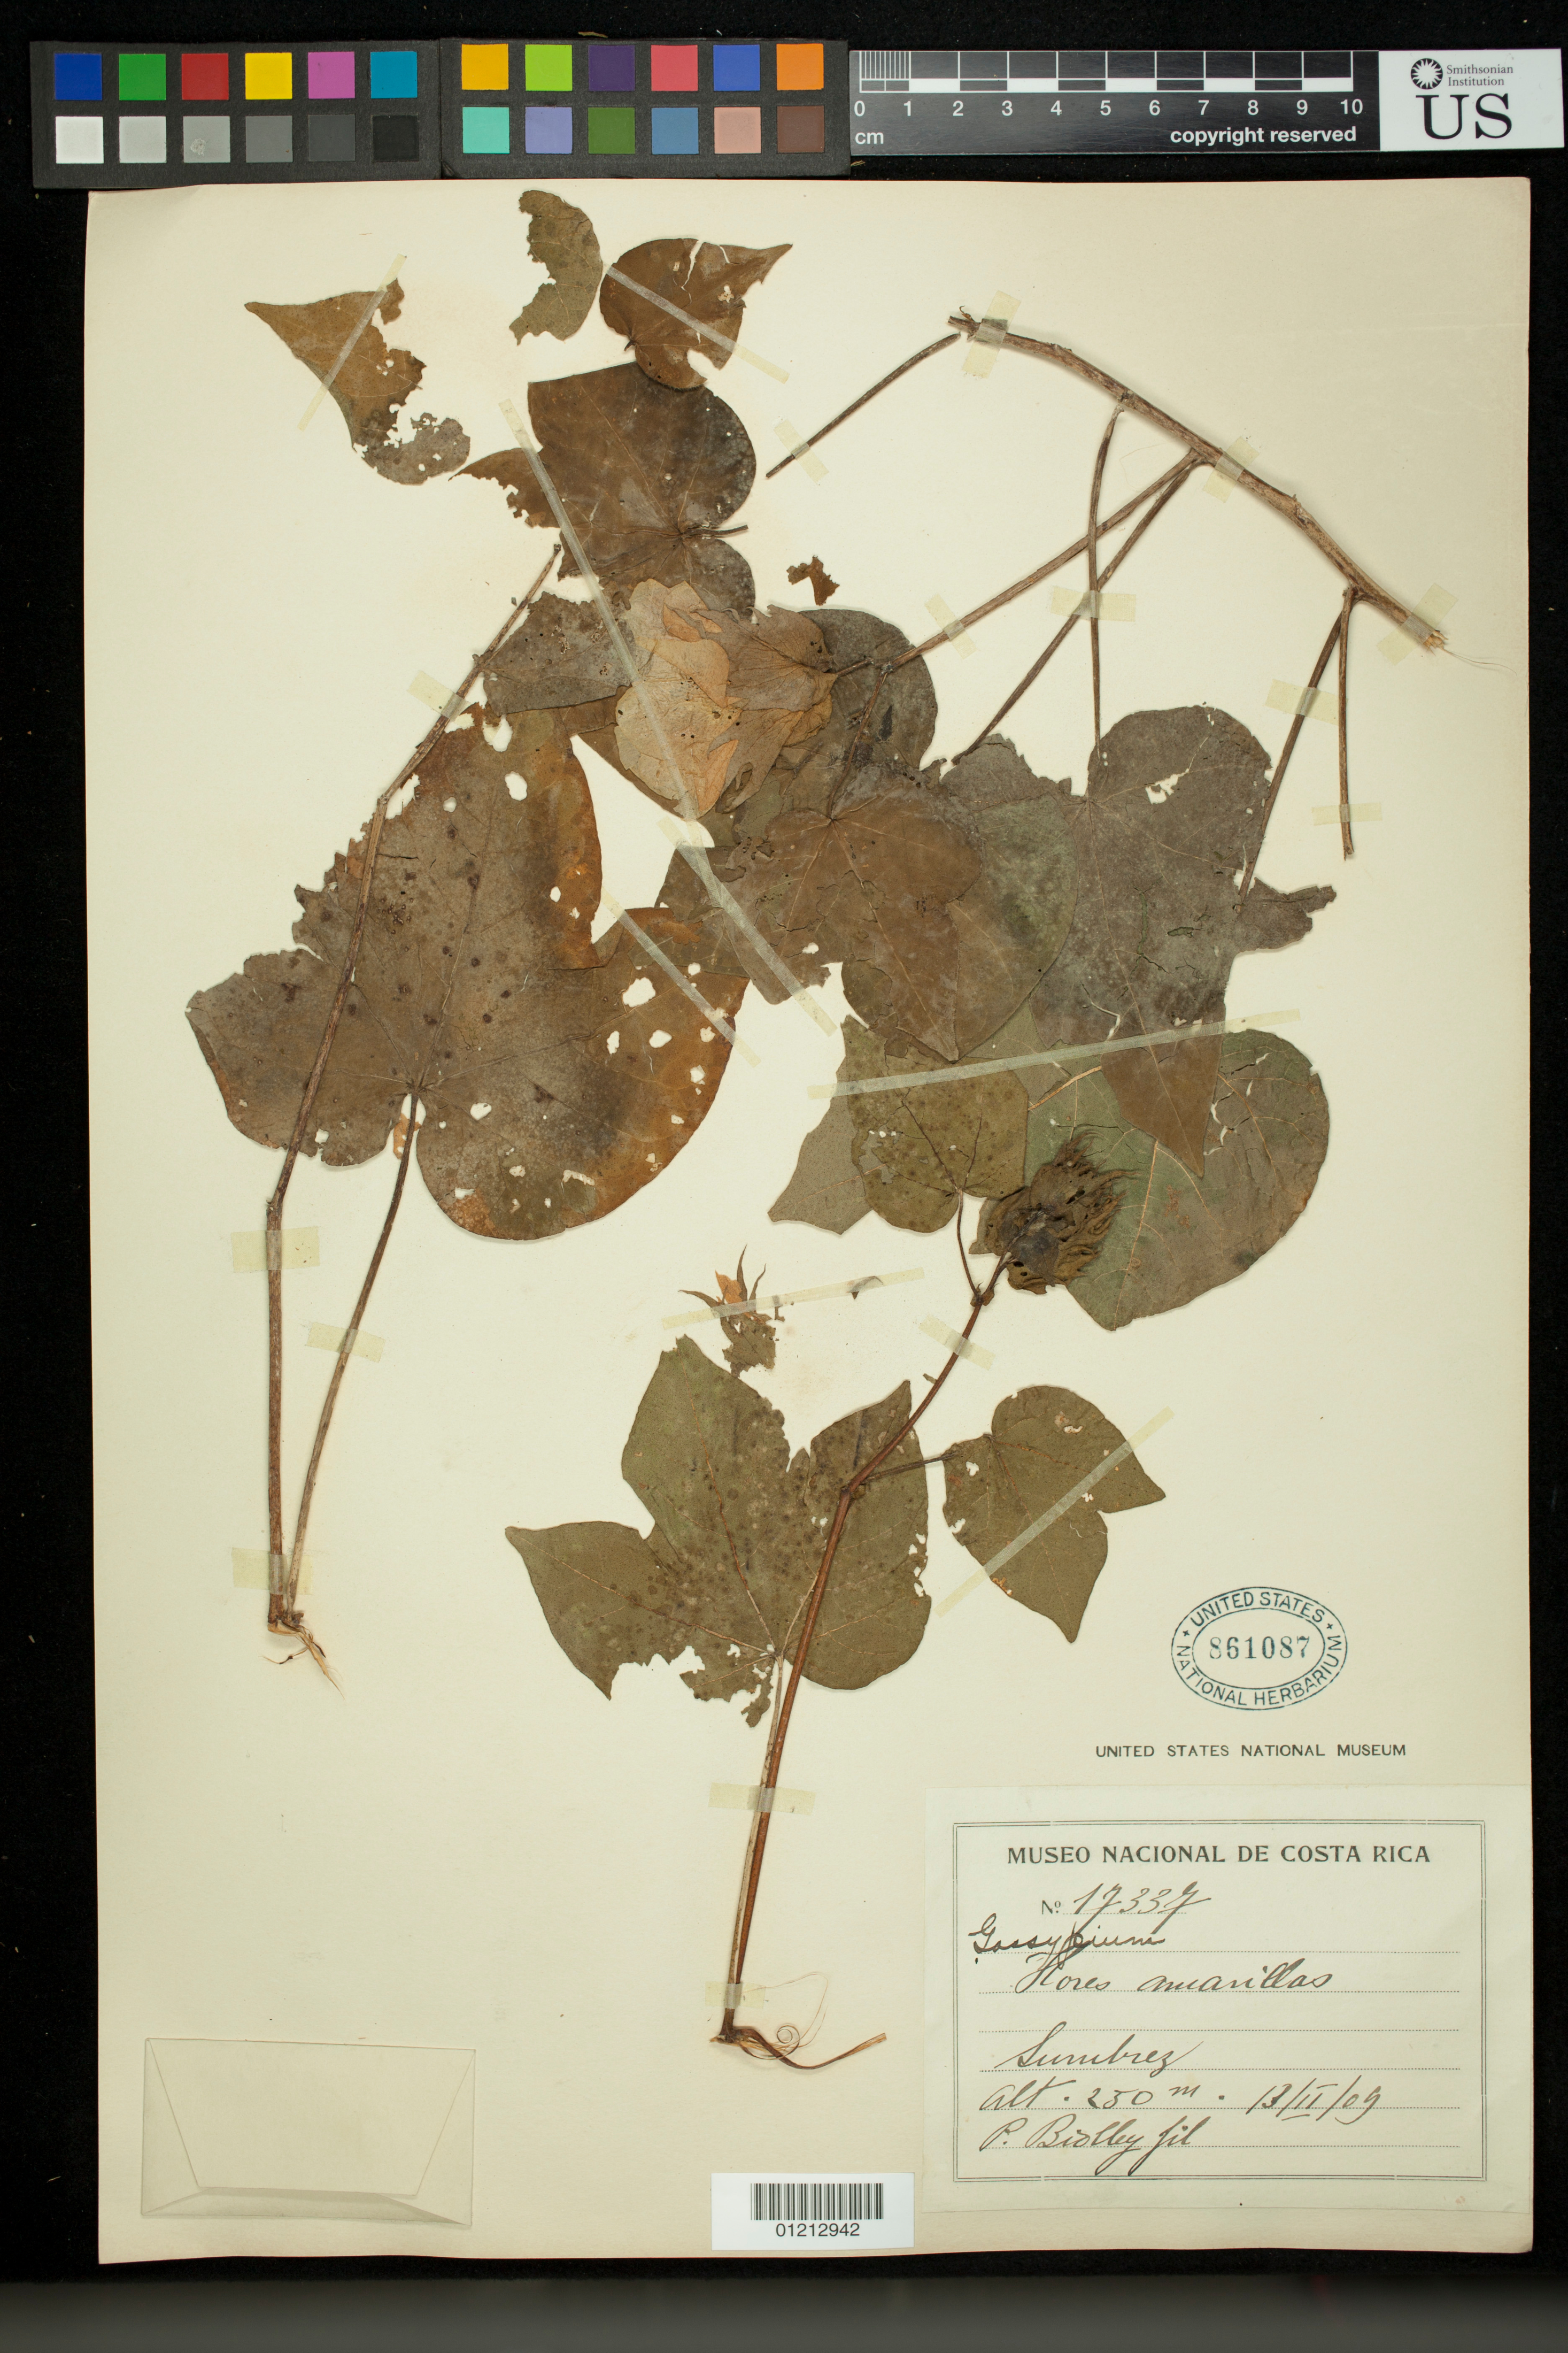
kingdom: Plantae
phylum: Tracheophyta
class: Magnoliopsida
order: Malvales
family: Malvaceae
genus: Gossypium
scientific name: Gossypium sp.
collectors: P. Biolley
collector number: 17337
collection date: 1909-02-13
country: Costa Rica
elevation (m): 250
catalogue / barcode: US 861087